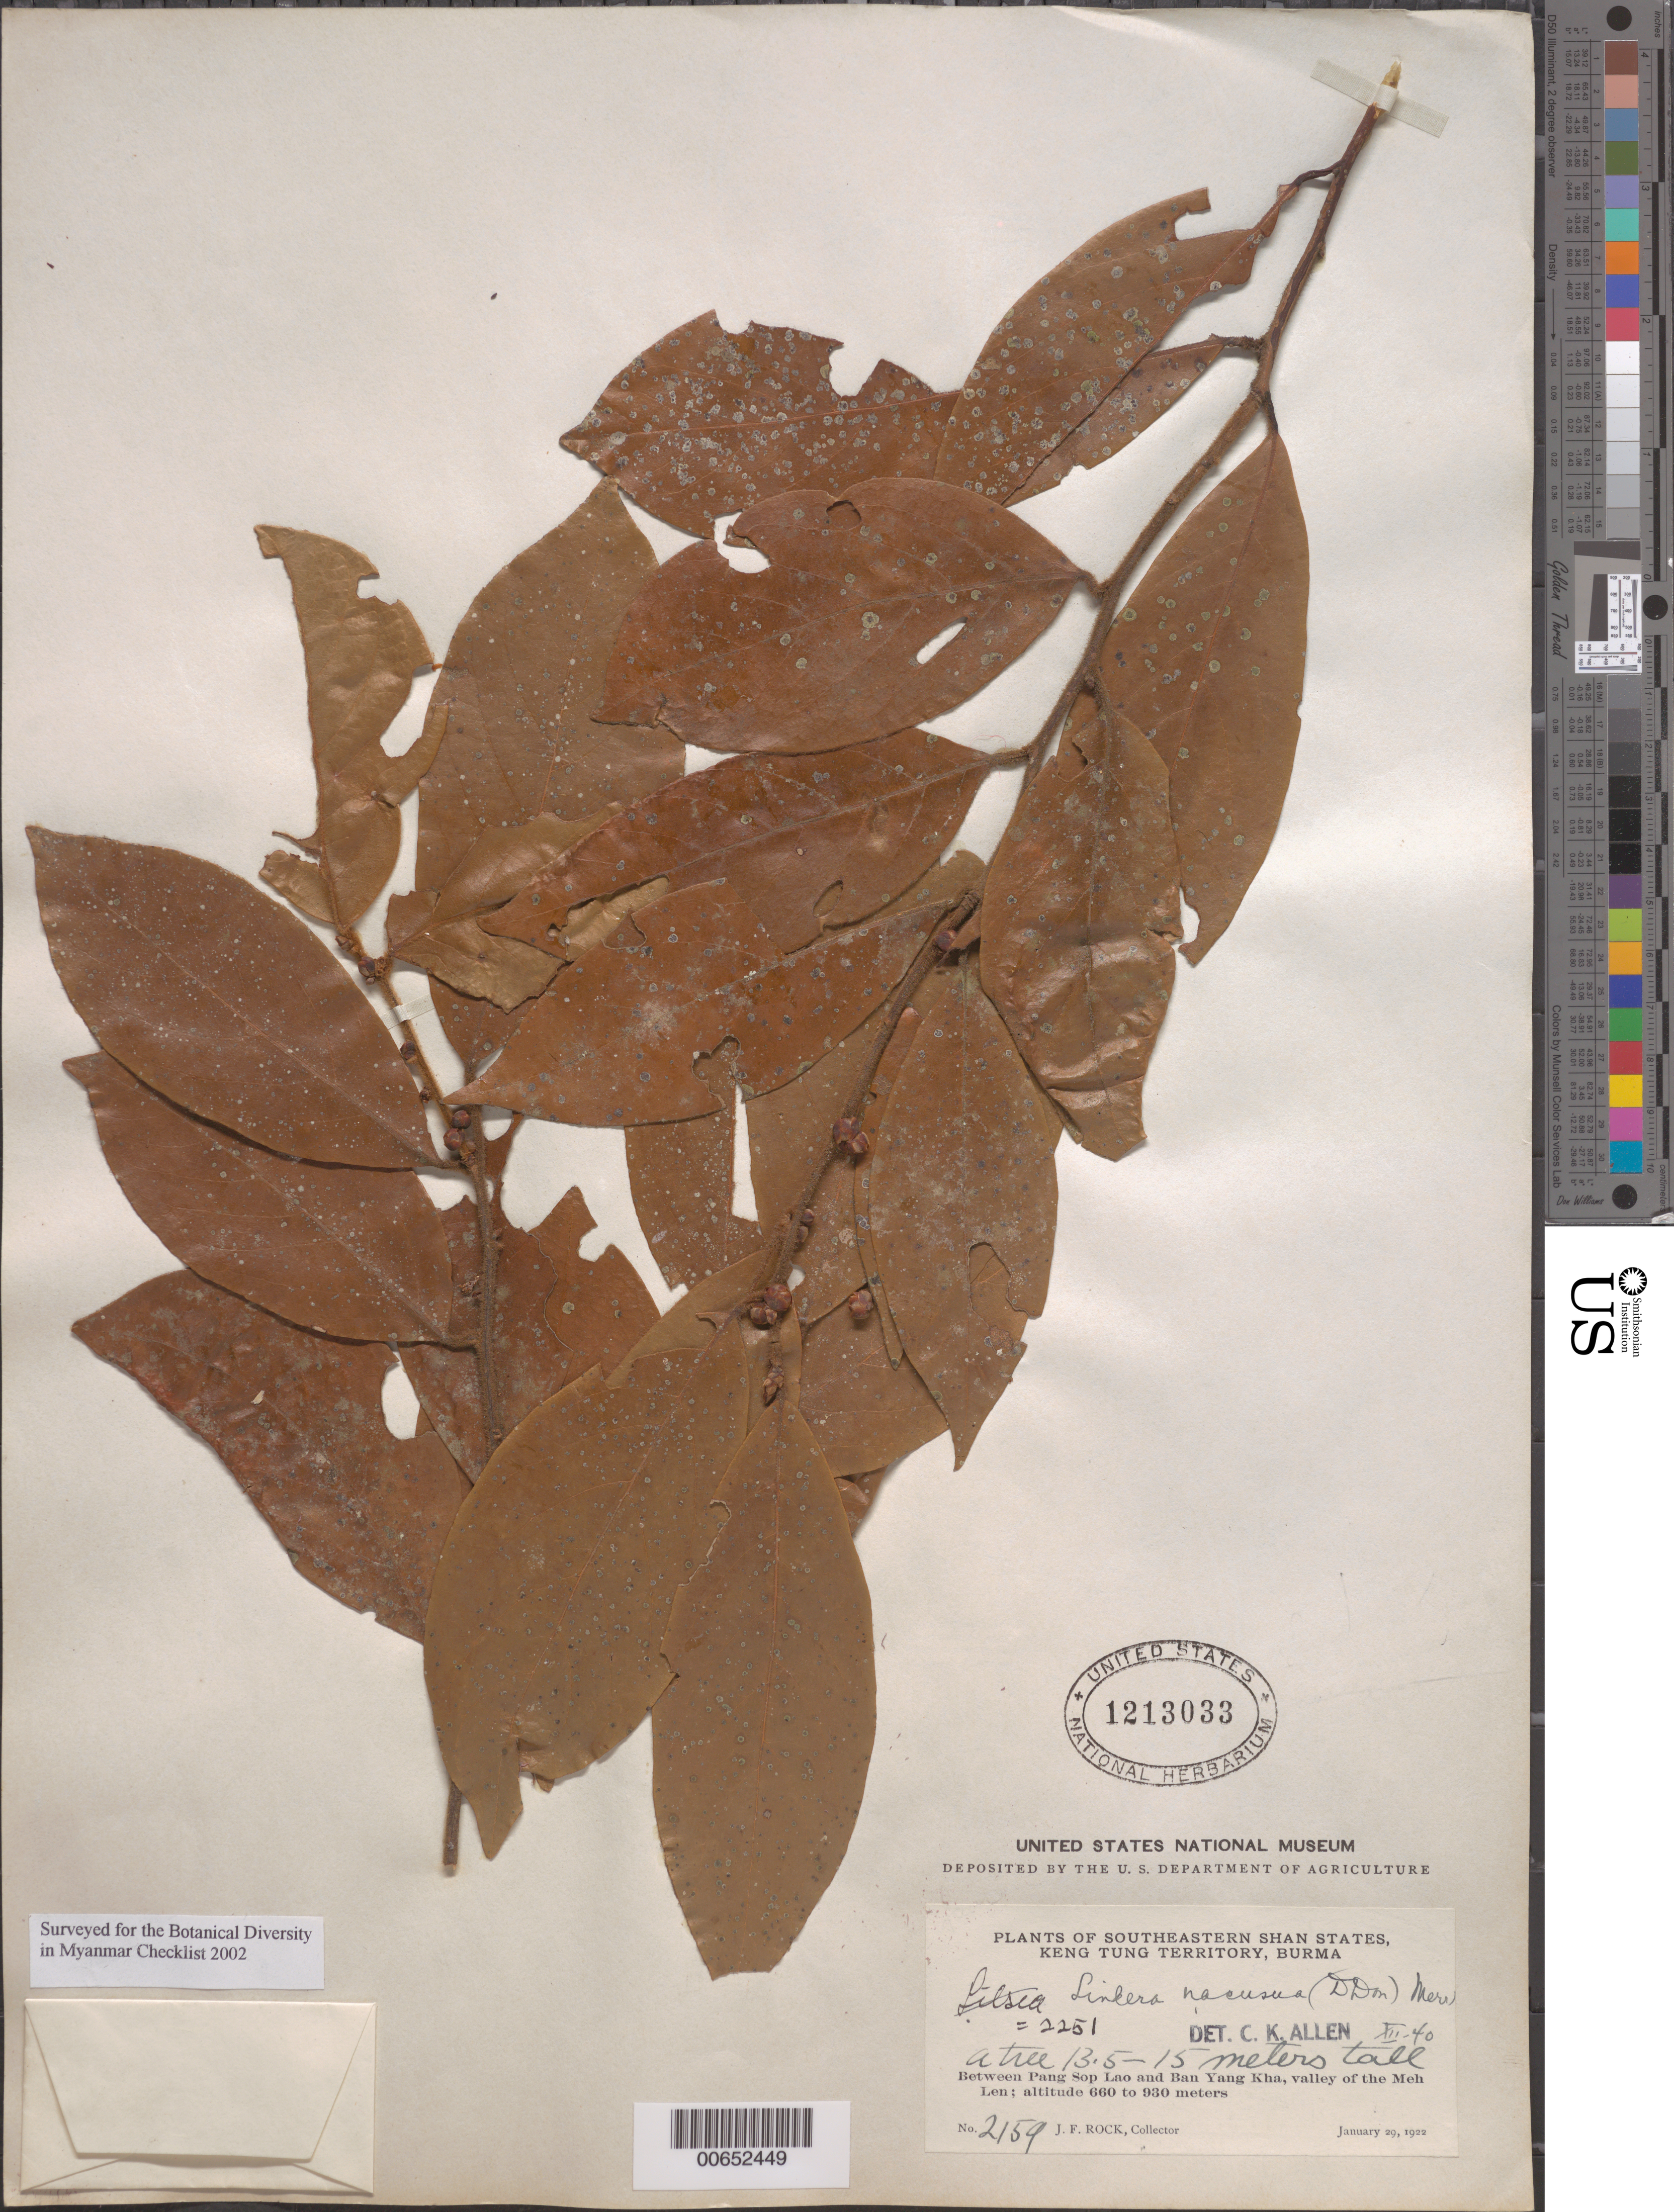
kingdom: Plantae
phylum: Tracheophyta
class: Magnoliopsida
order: Laurales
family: Lauraceae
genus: Lindera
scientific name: Lindera nacusua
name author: (D. Don) Merr.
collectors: J. F. Rock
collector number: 2159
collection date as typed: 29 Jan 1922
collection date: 1922-01-29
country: Myanmar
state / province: Shan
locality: Between Pang Sop Lao and Ban Yang Kha, valley of the Meh Len.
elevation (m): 660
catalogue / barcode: US 1213033